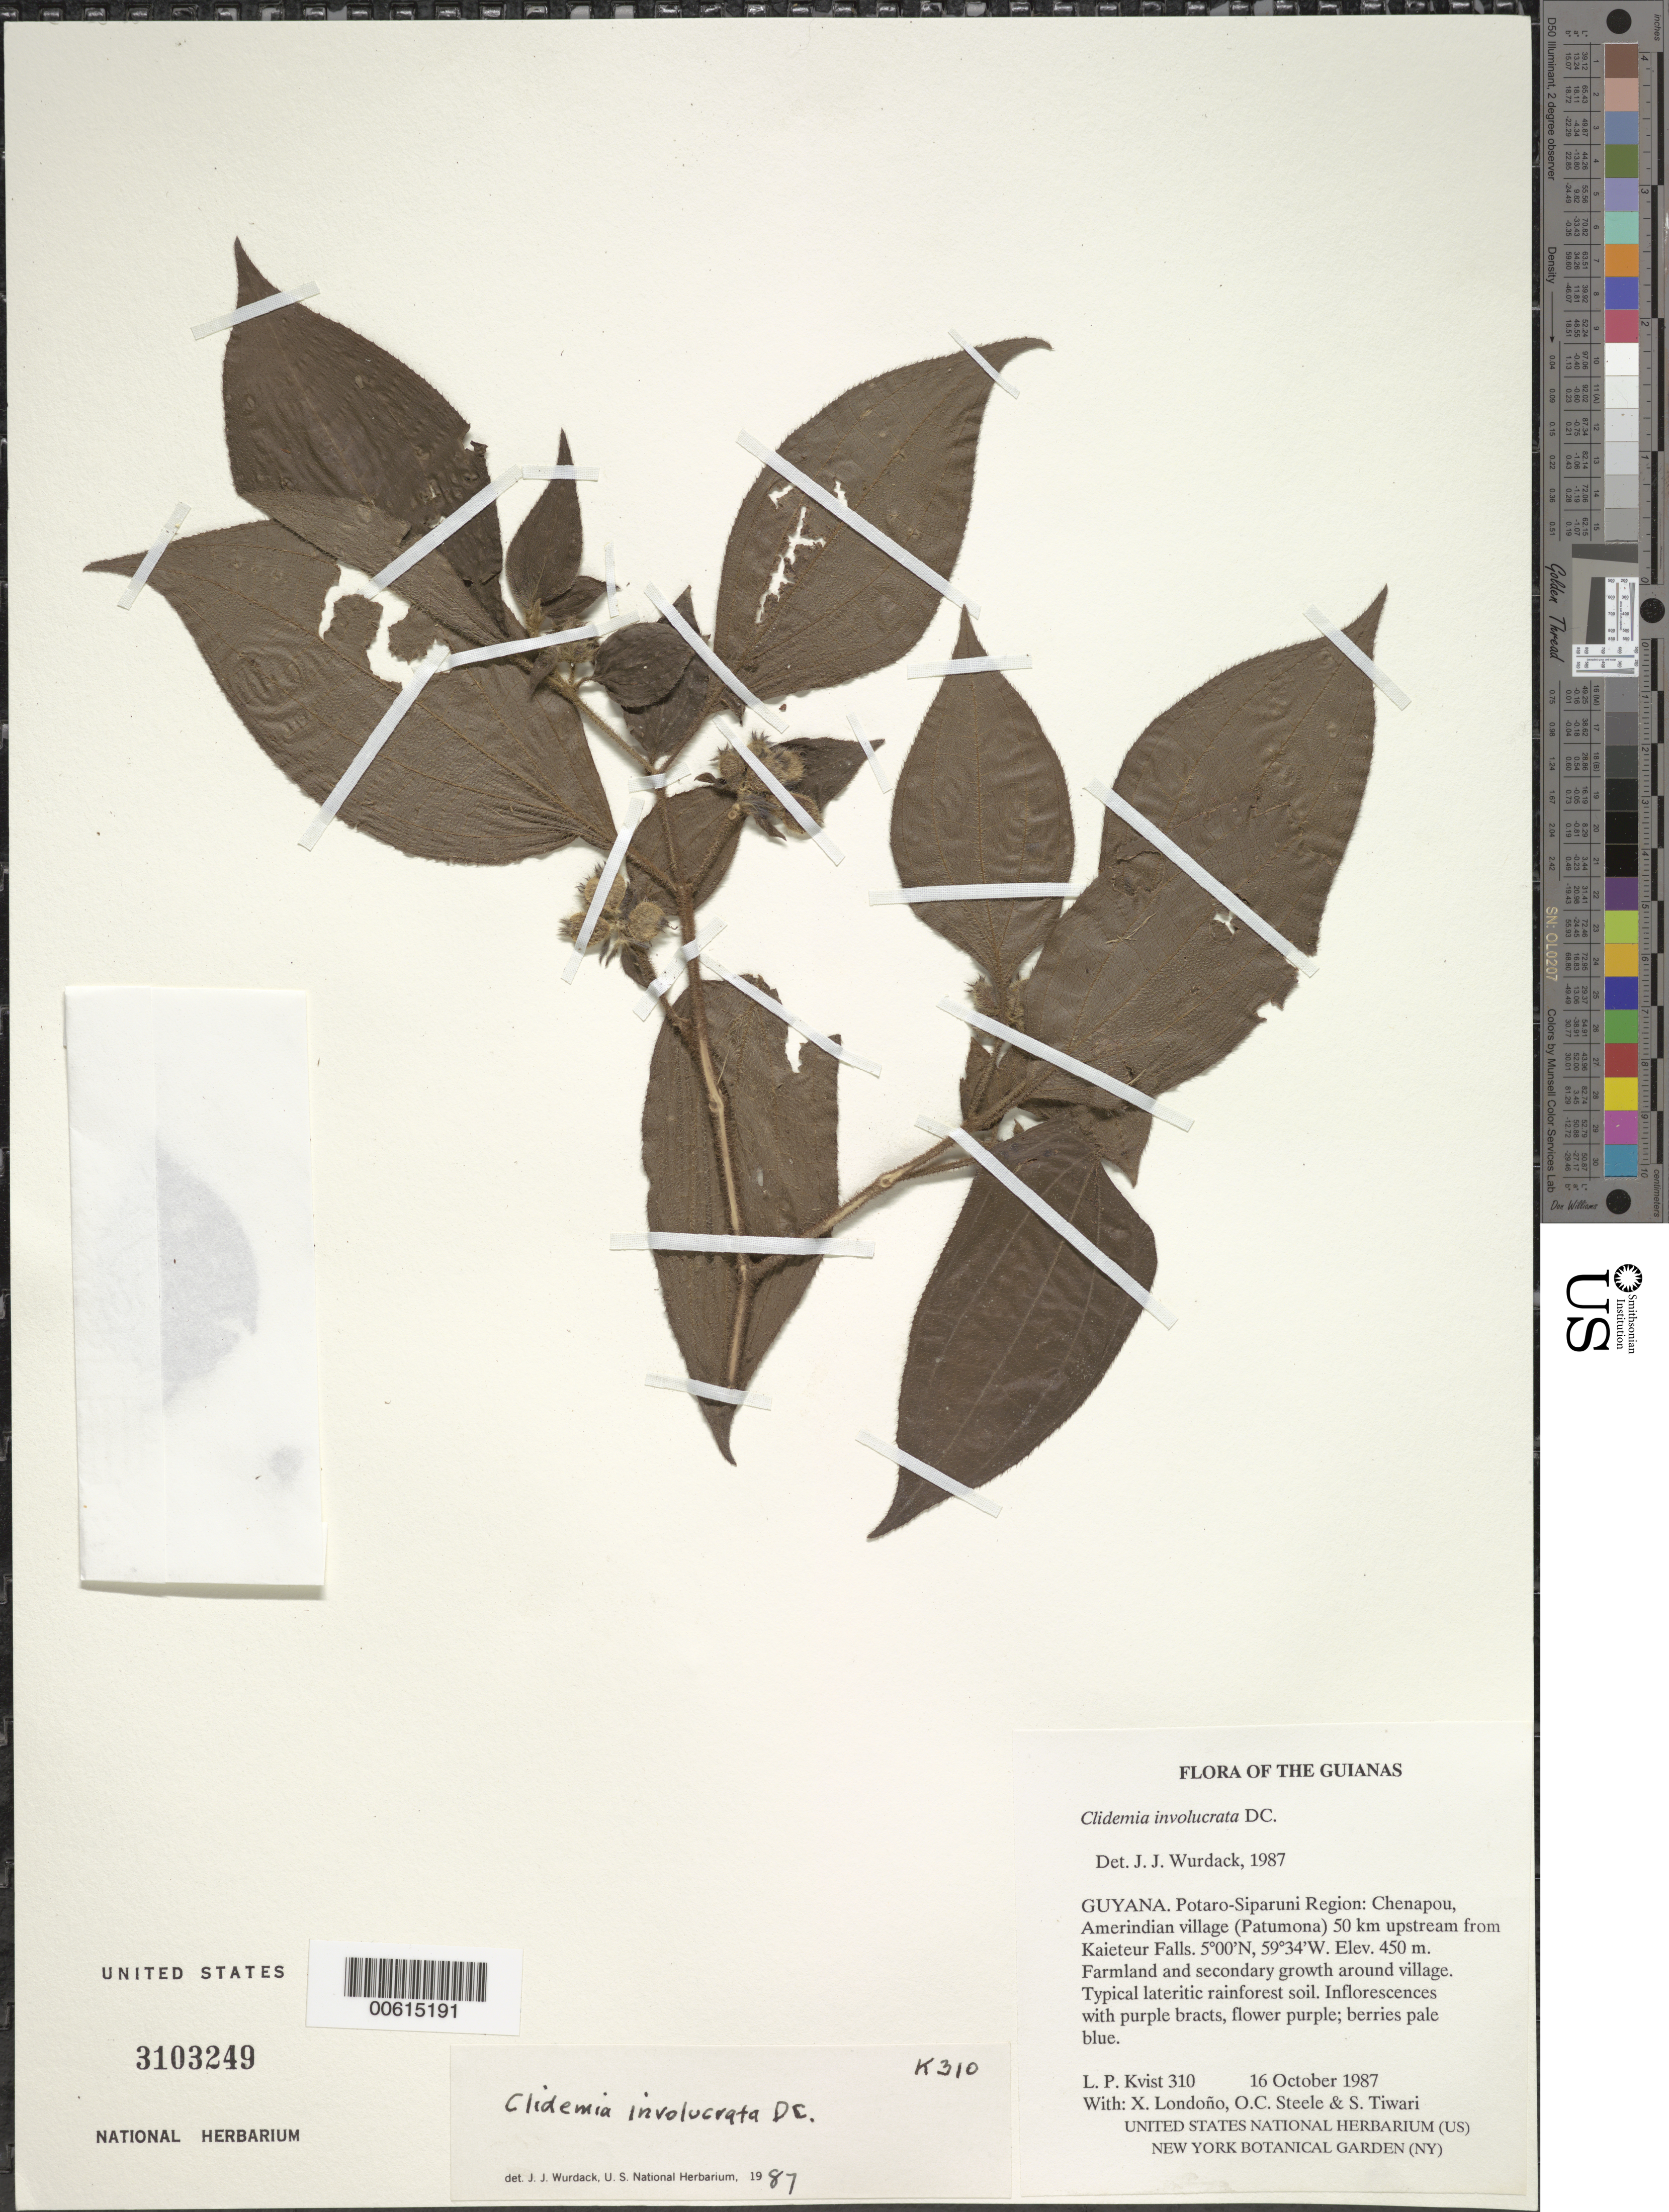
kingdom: Plantae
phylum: Tracheophyta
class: Magnoliopsida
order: Myrtales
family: Melastomataceae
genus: Clidemia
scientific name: Clidemia involucrata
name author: DC.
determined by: Wurdack, John J., (US), US (UNITED STATES)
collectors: L. P. Kvist, X. Londoño, O. C. Steele & S. Tiwari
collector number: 310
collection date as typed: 16 October 1987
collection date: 1987-10-16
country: Guyana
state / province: Potaro-Siparuni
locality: Chenapou, Amerindian village (Patumona) 50 km upstream from Kaieteur Falls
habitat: Farmland and secondary growth around village. Typical lateritic rainforest soil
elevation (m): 450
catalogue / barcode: US 3103249